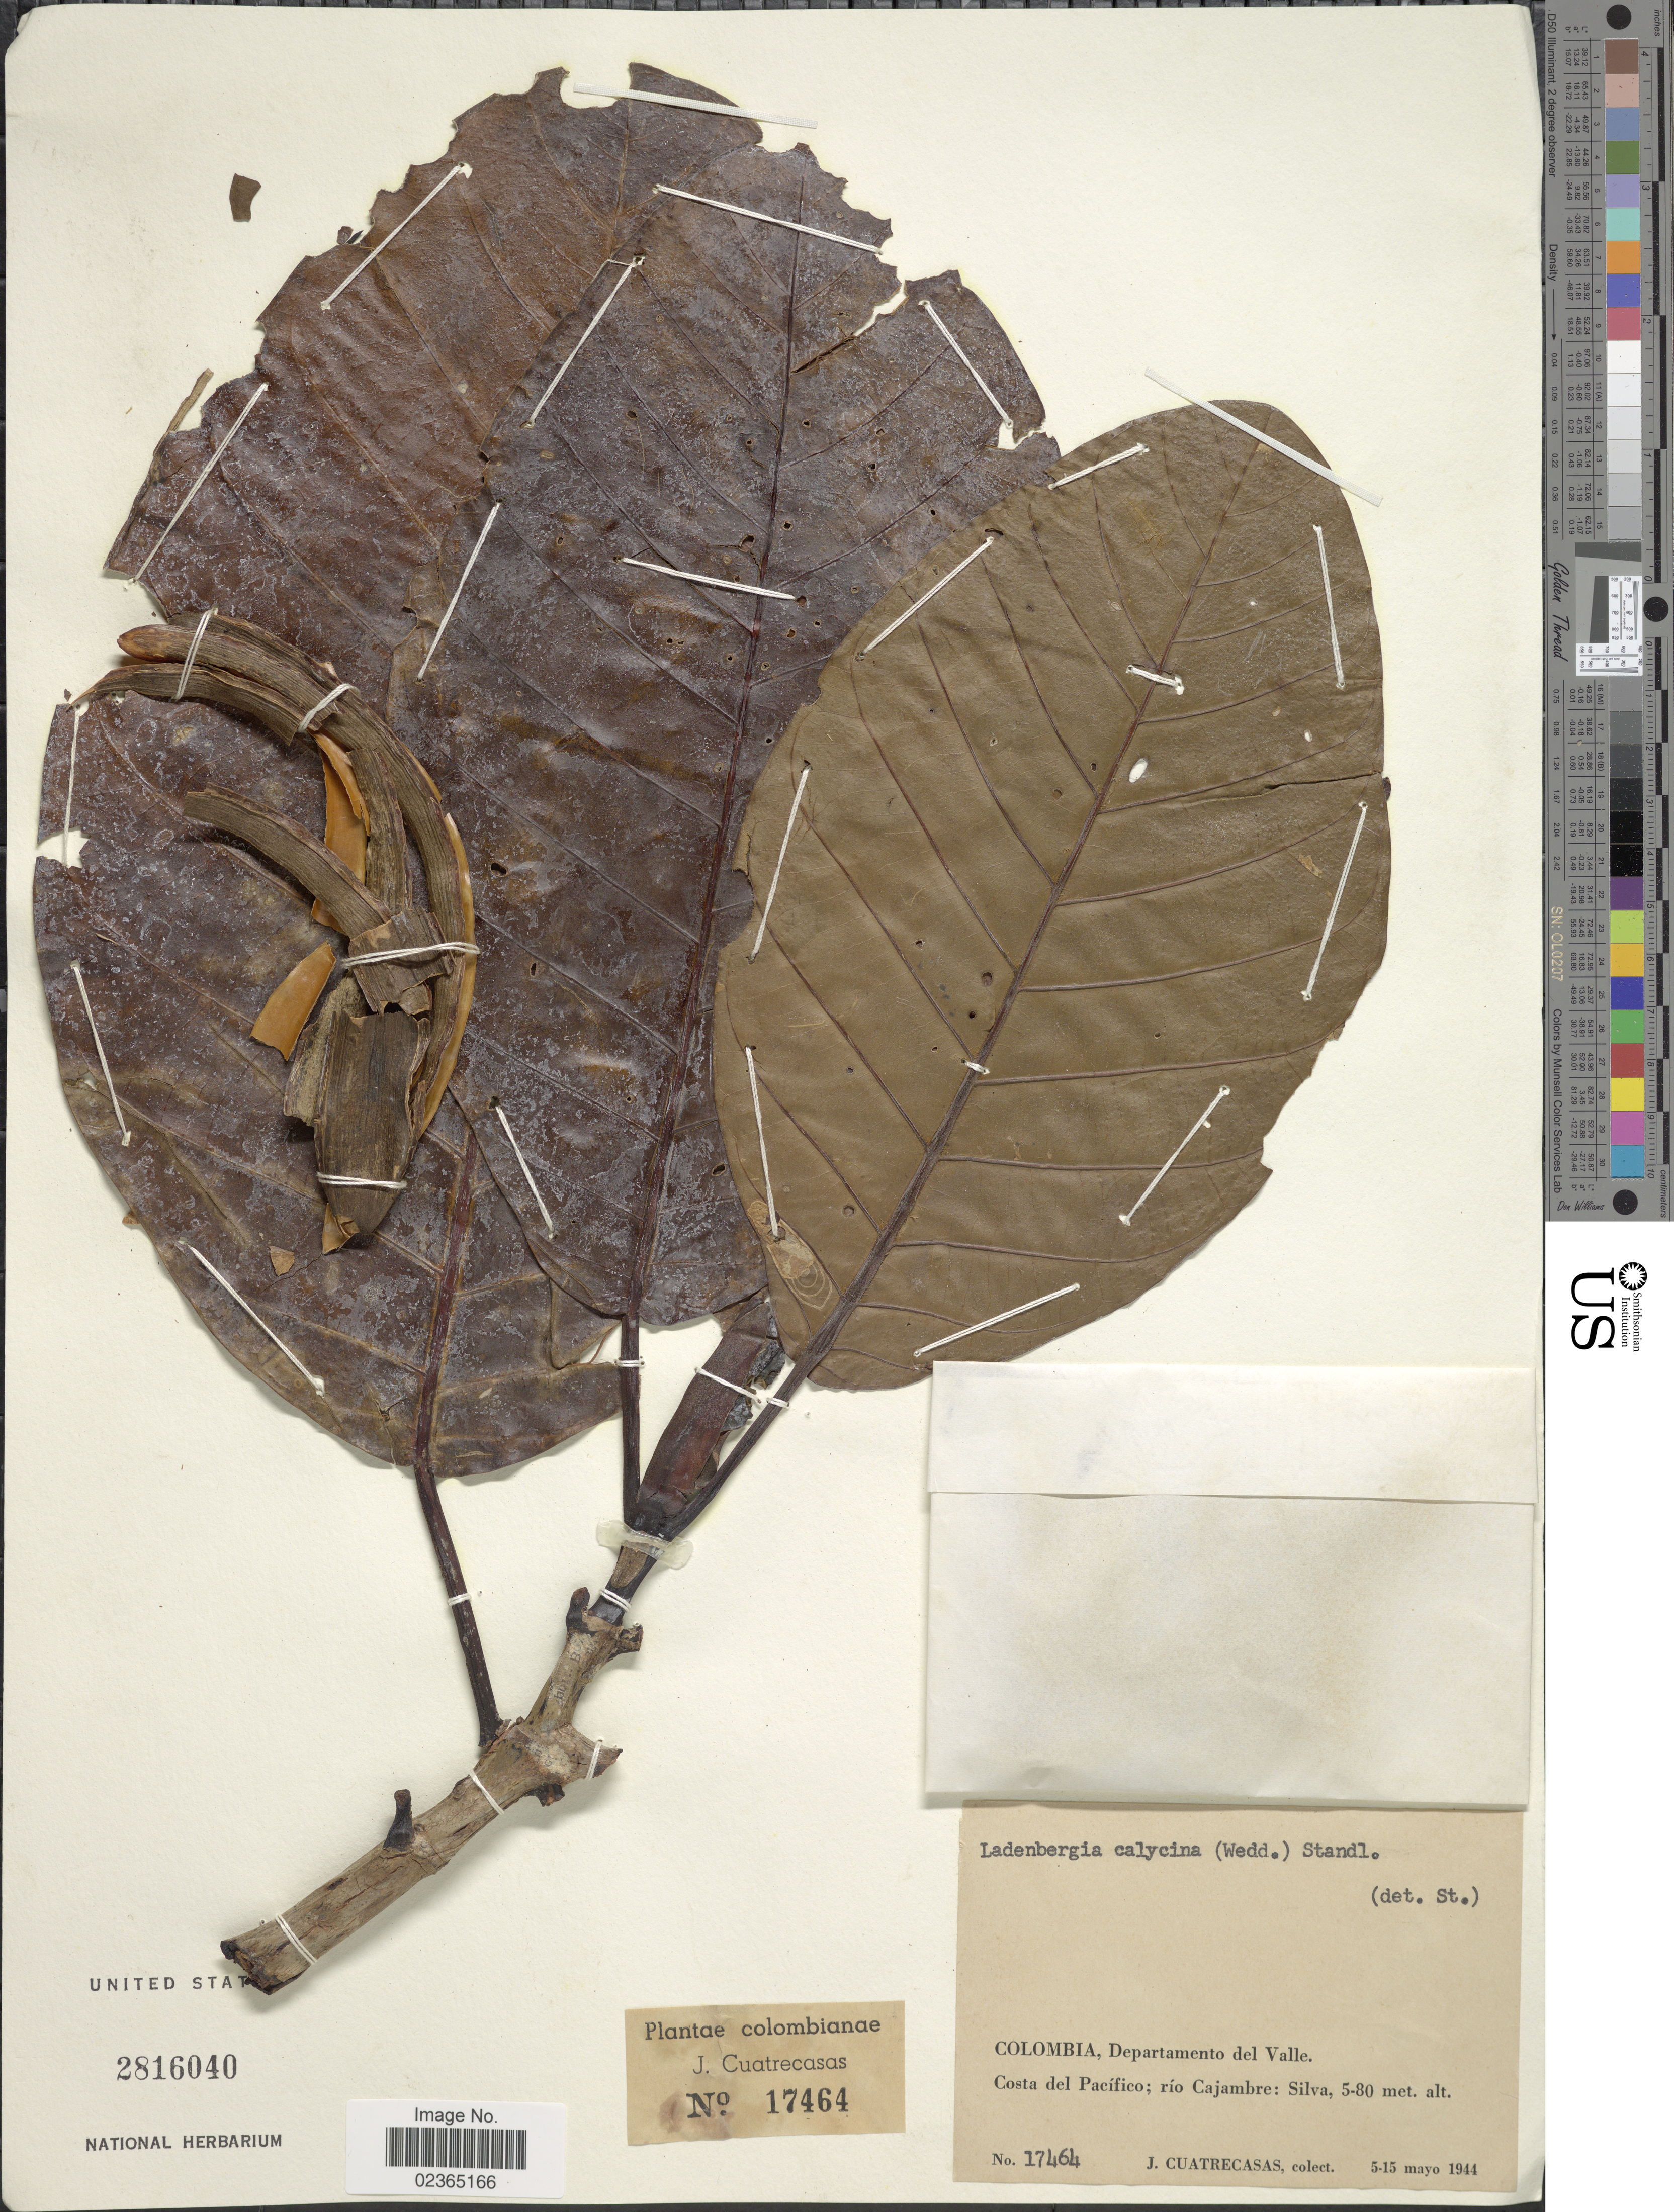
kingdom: Plantae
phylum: Tracheophyta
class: Magnoliopsida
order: Gentianales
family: Rubiaceae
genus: Ladenbergia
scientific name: Ladenbergia calycina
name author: (Wedd.) Standl.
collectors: J. Cuatrecasas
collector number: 17464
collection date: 1944-05-05/1944-05-15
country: Colombia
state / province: Valle del Cauca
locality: Departamento del Valle, Costa del Pacifco; rio Cajambre: Silva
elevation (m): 5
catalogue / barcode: US 2816040